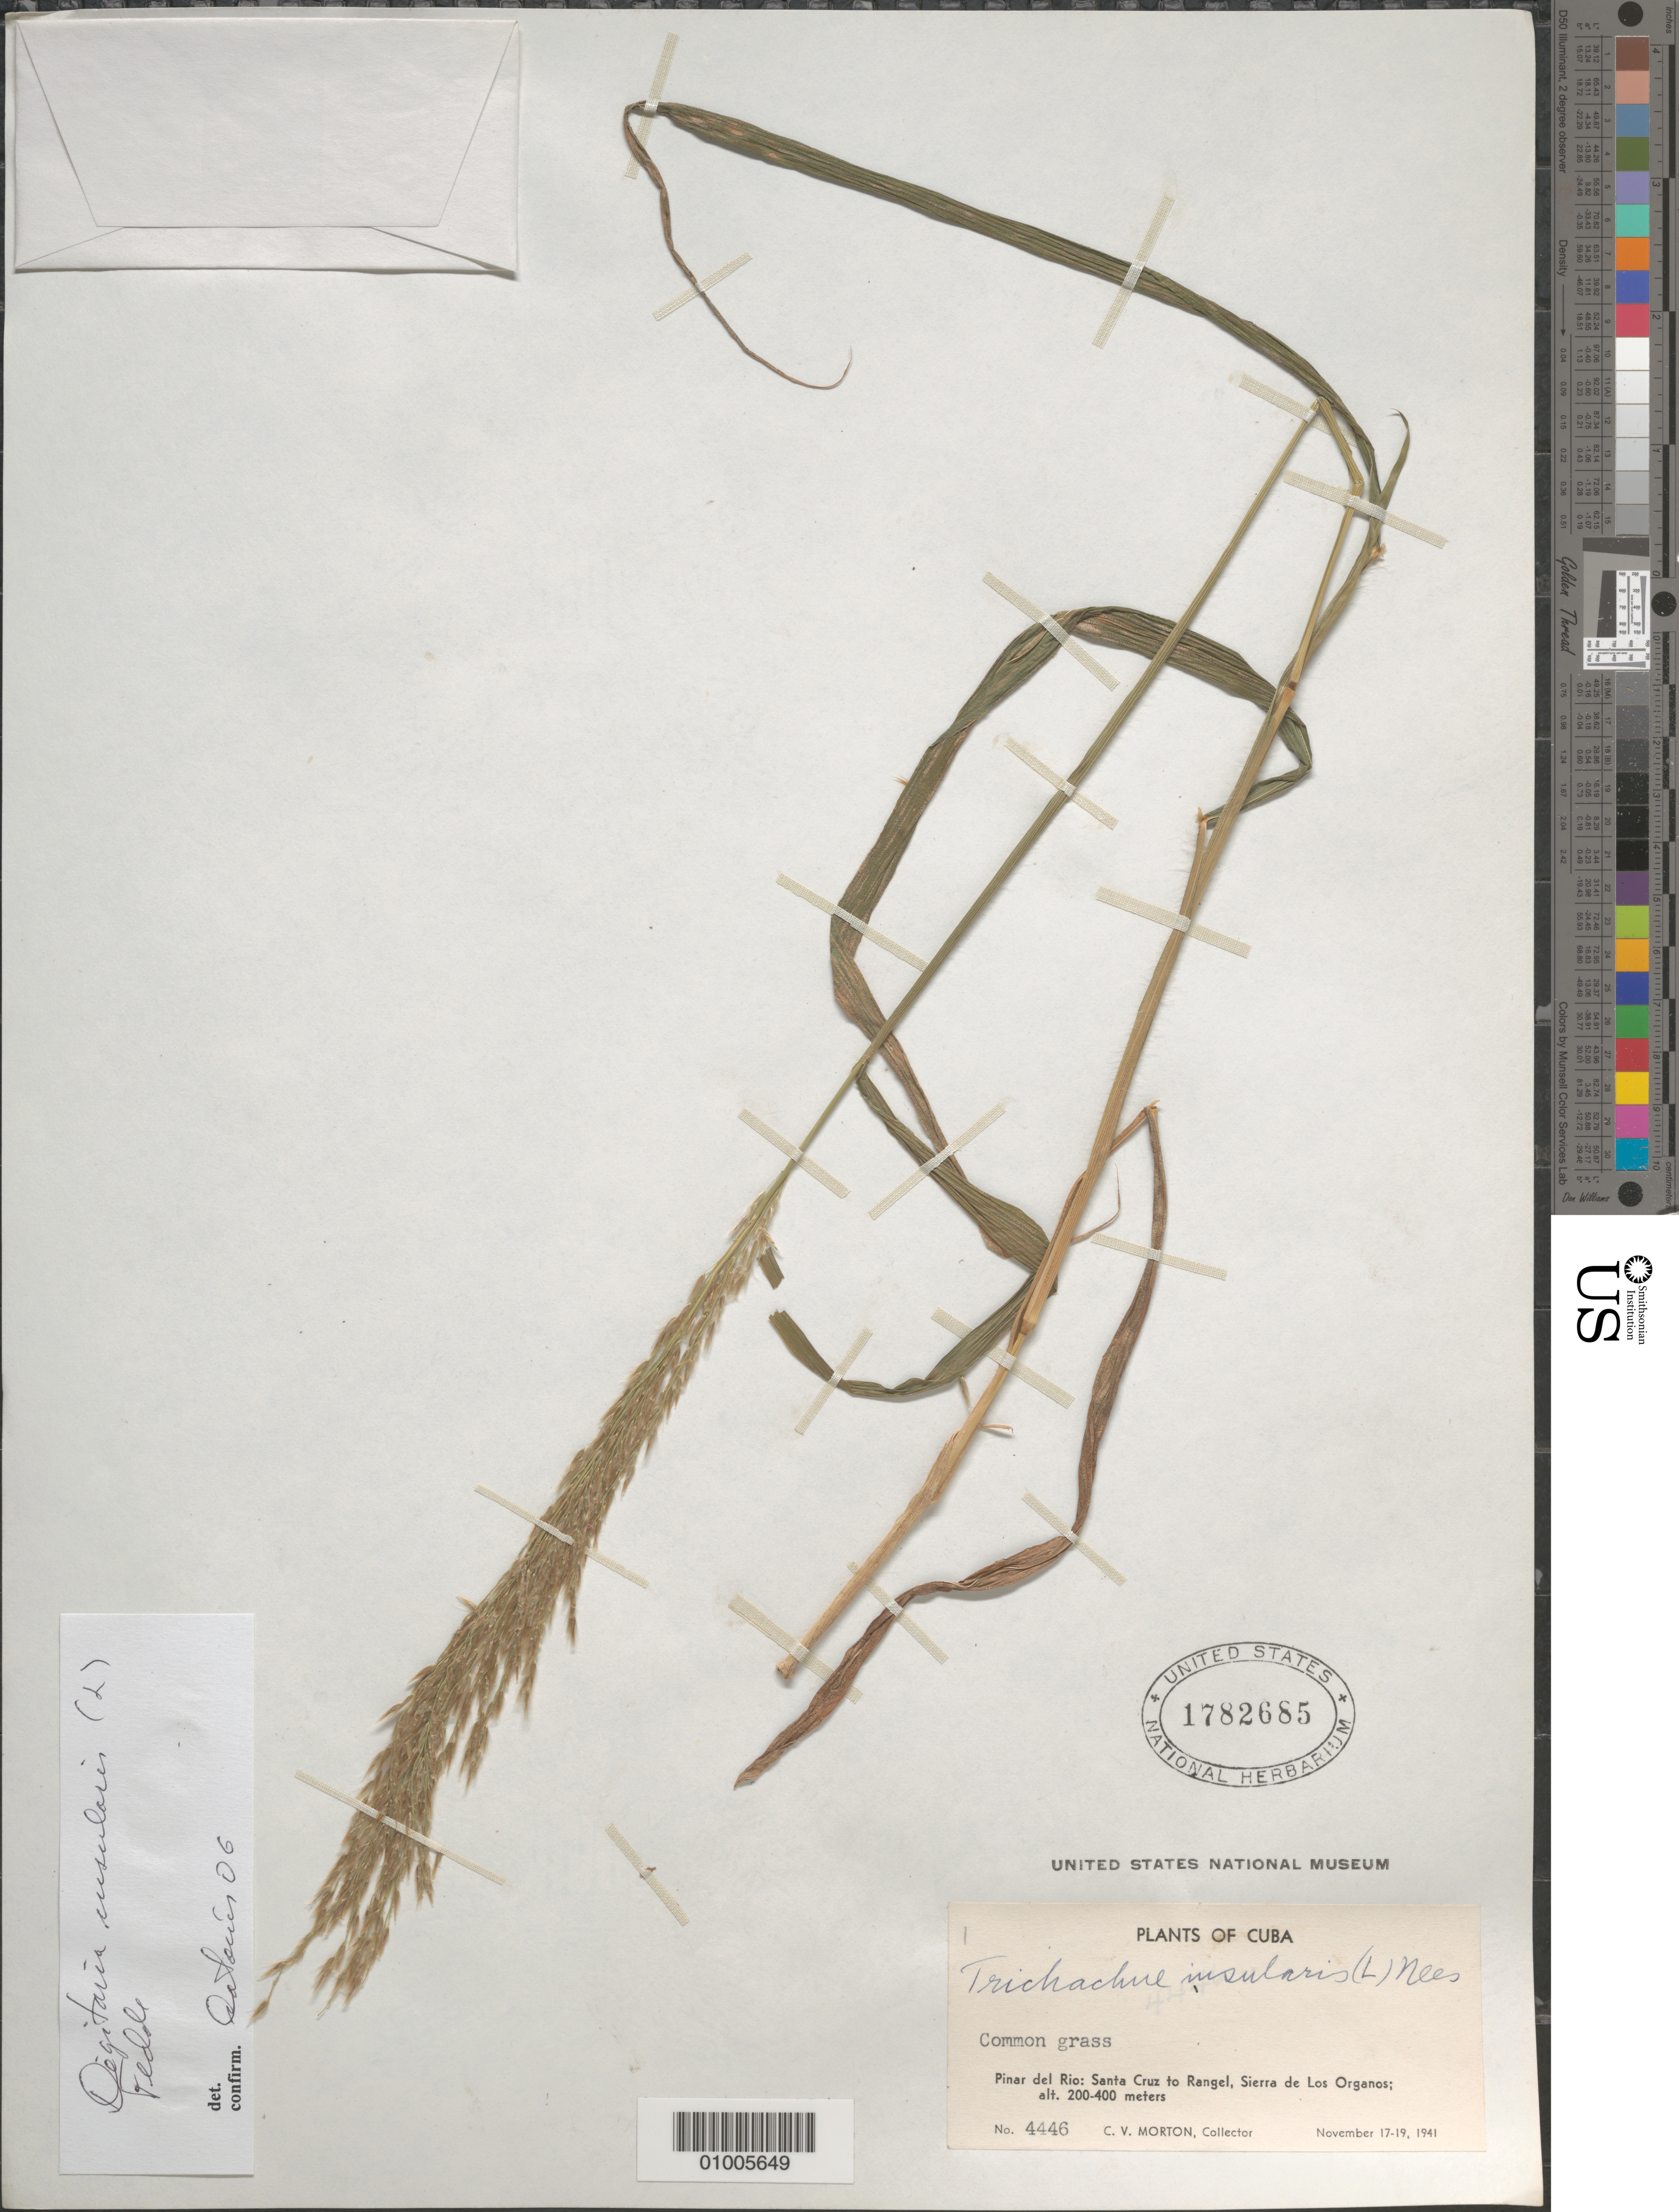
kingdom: Plantae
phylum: Tracheophyta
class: Liliopsida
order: Poales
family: Poaceae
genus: Digitaria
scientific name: Digitaria insularis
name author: (L.) Mez ex Ekman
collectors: C. V. Morton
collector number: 4446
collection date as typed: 17 Nov 1941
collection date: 1941-11-17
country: Cuba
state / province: Pinar del Rio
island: Cuba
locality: Santa Cruz to Rangel, sierra de los organos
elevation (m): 200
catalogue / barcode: US 1782685